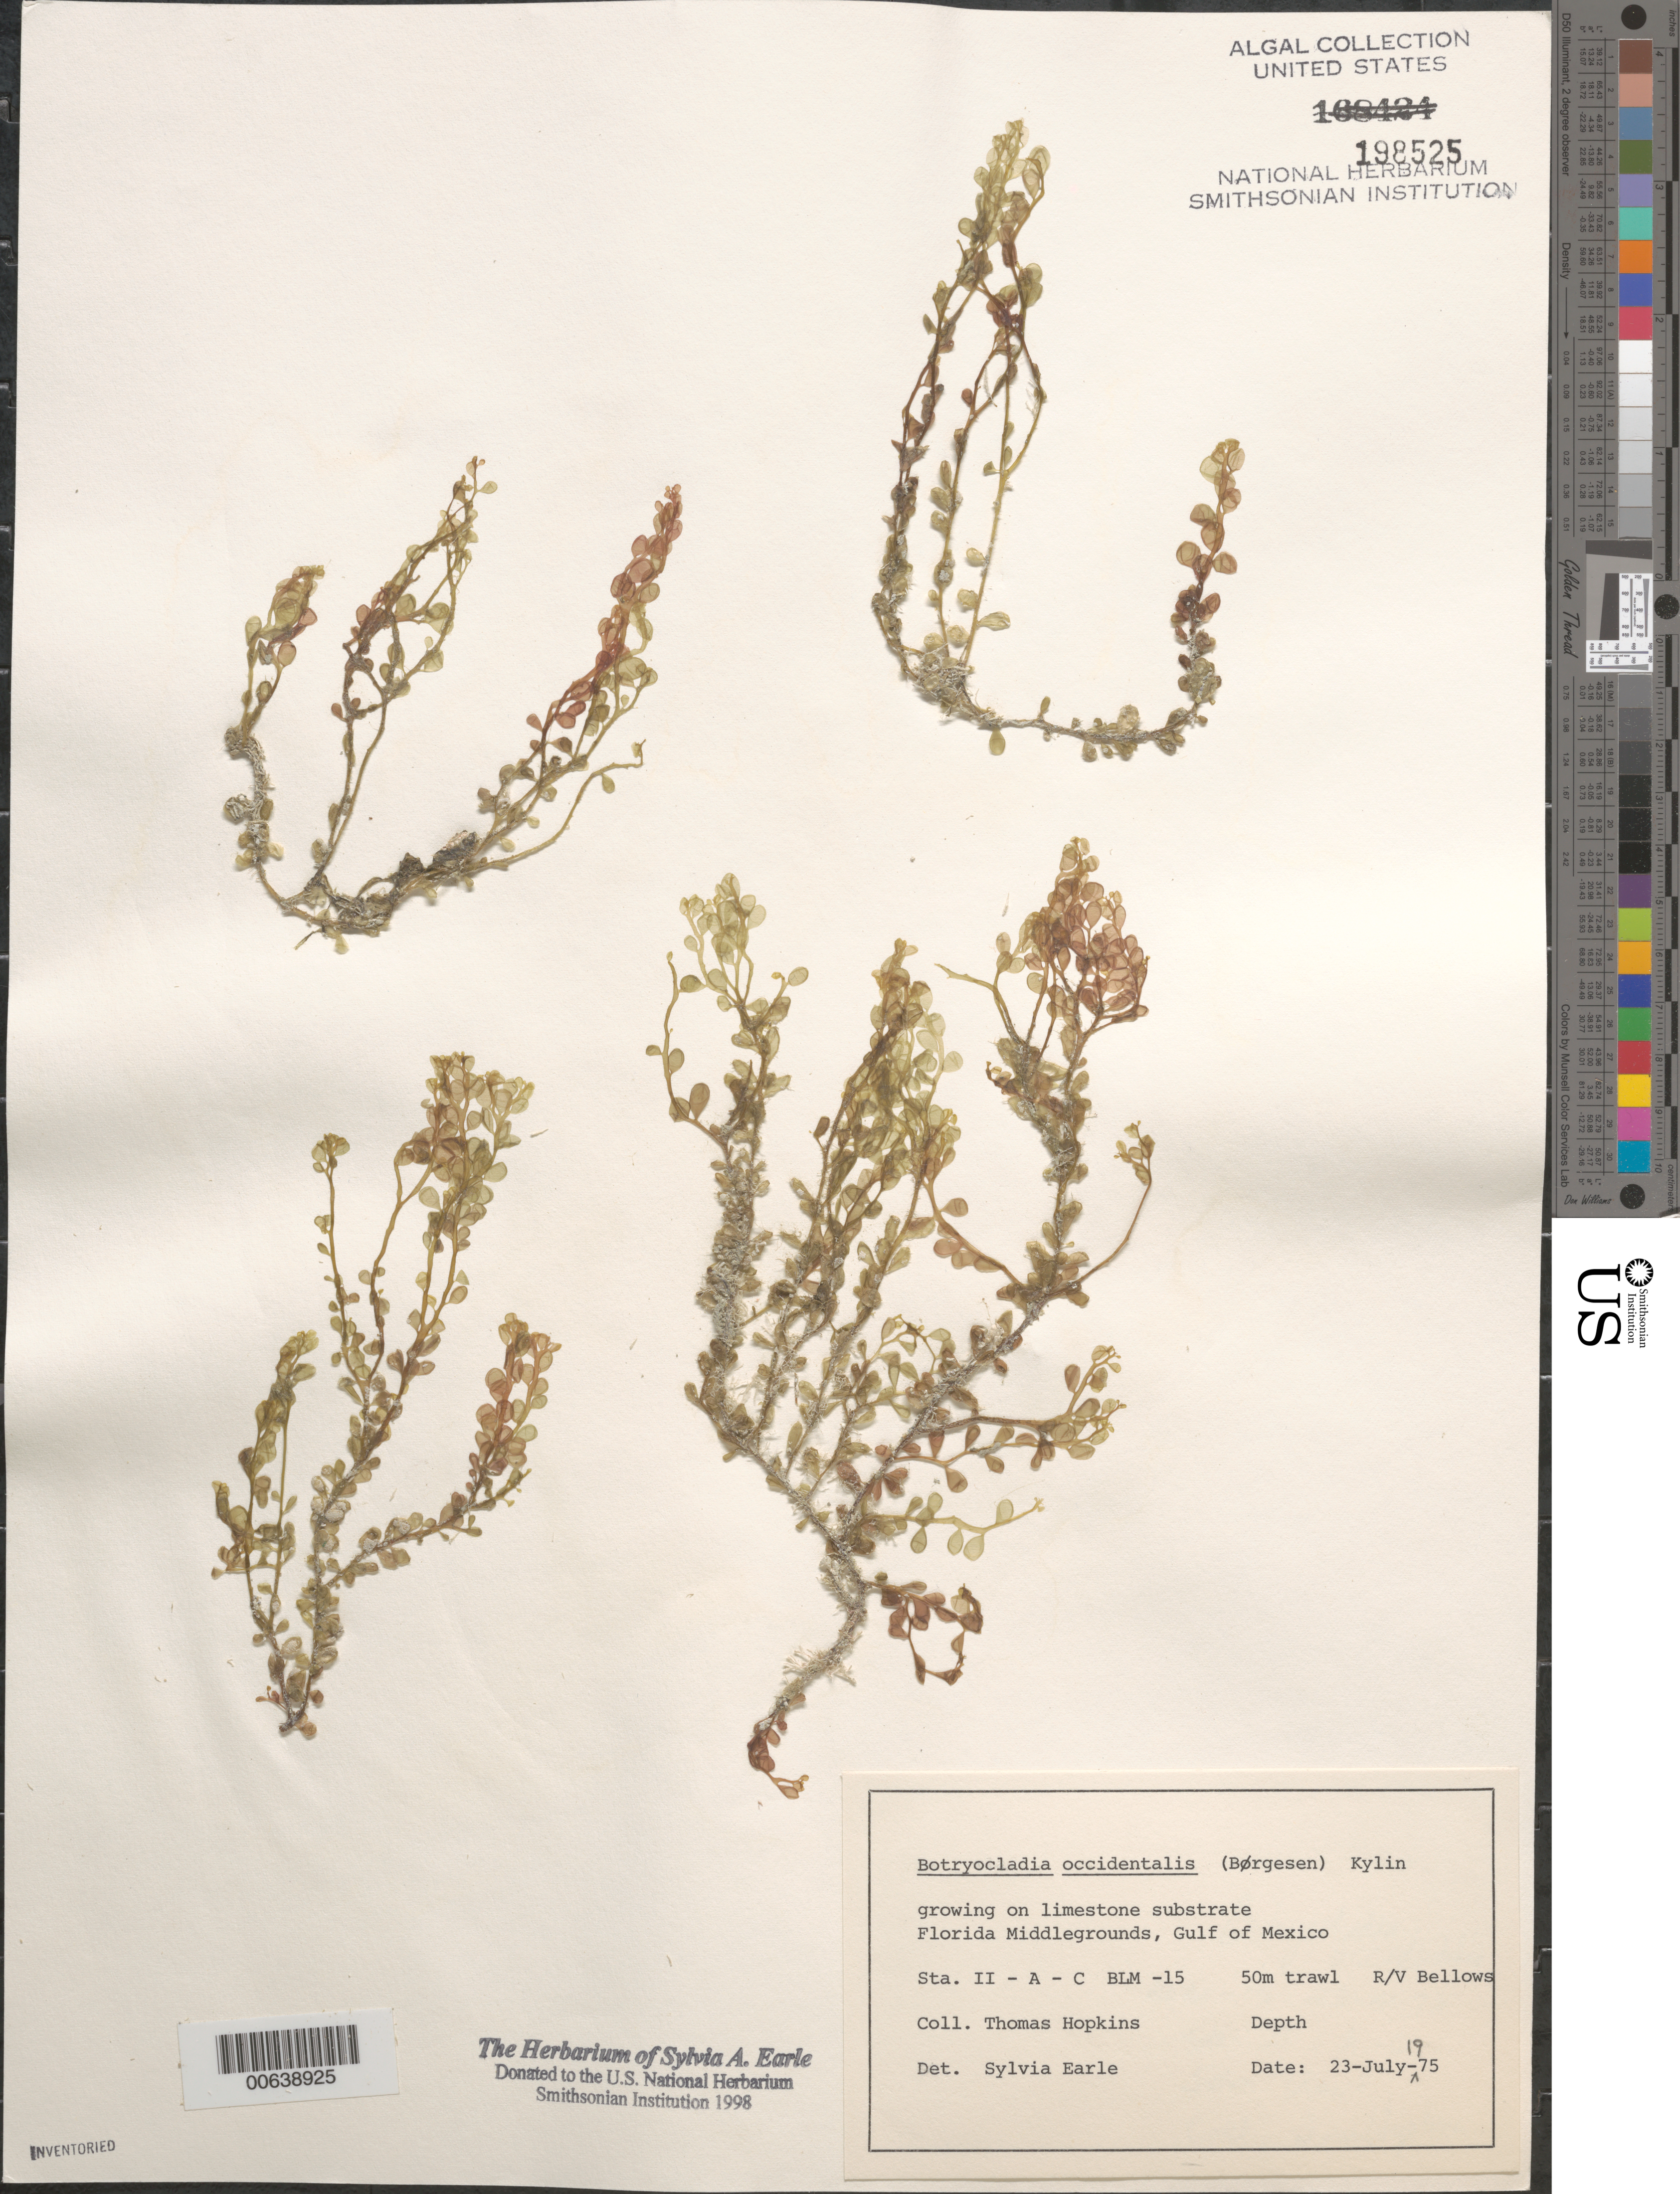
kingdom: Plantae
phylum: Rhodophyta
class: Florideophyceae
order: Rhodymeniales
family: Rhodymeniaceae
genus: Botryocladia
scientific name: Botryocladia occidentalis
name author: (Børgesen) Kylin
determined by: Earle, S. A.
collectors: T. Hopkins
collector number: Station li-a-c & BLM 15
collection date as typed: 23 Jul 1975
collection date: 1975-07-23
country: United States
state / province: Florida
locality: Florida Middle Grounds, Gulf of Mexico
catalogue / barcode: US 198525